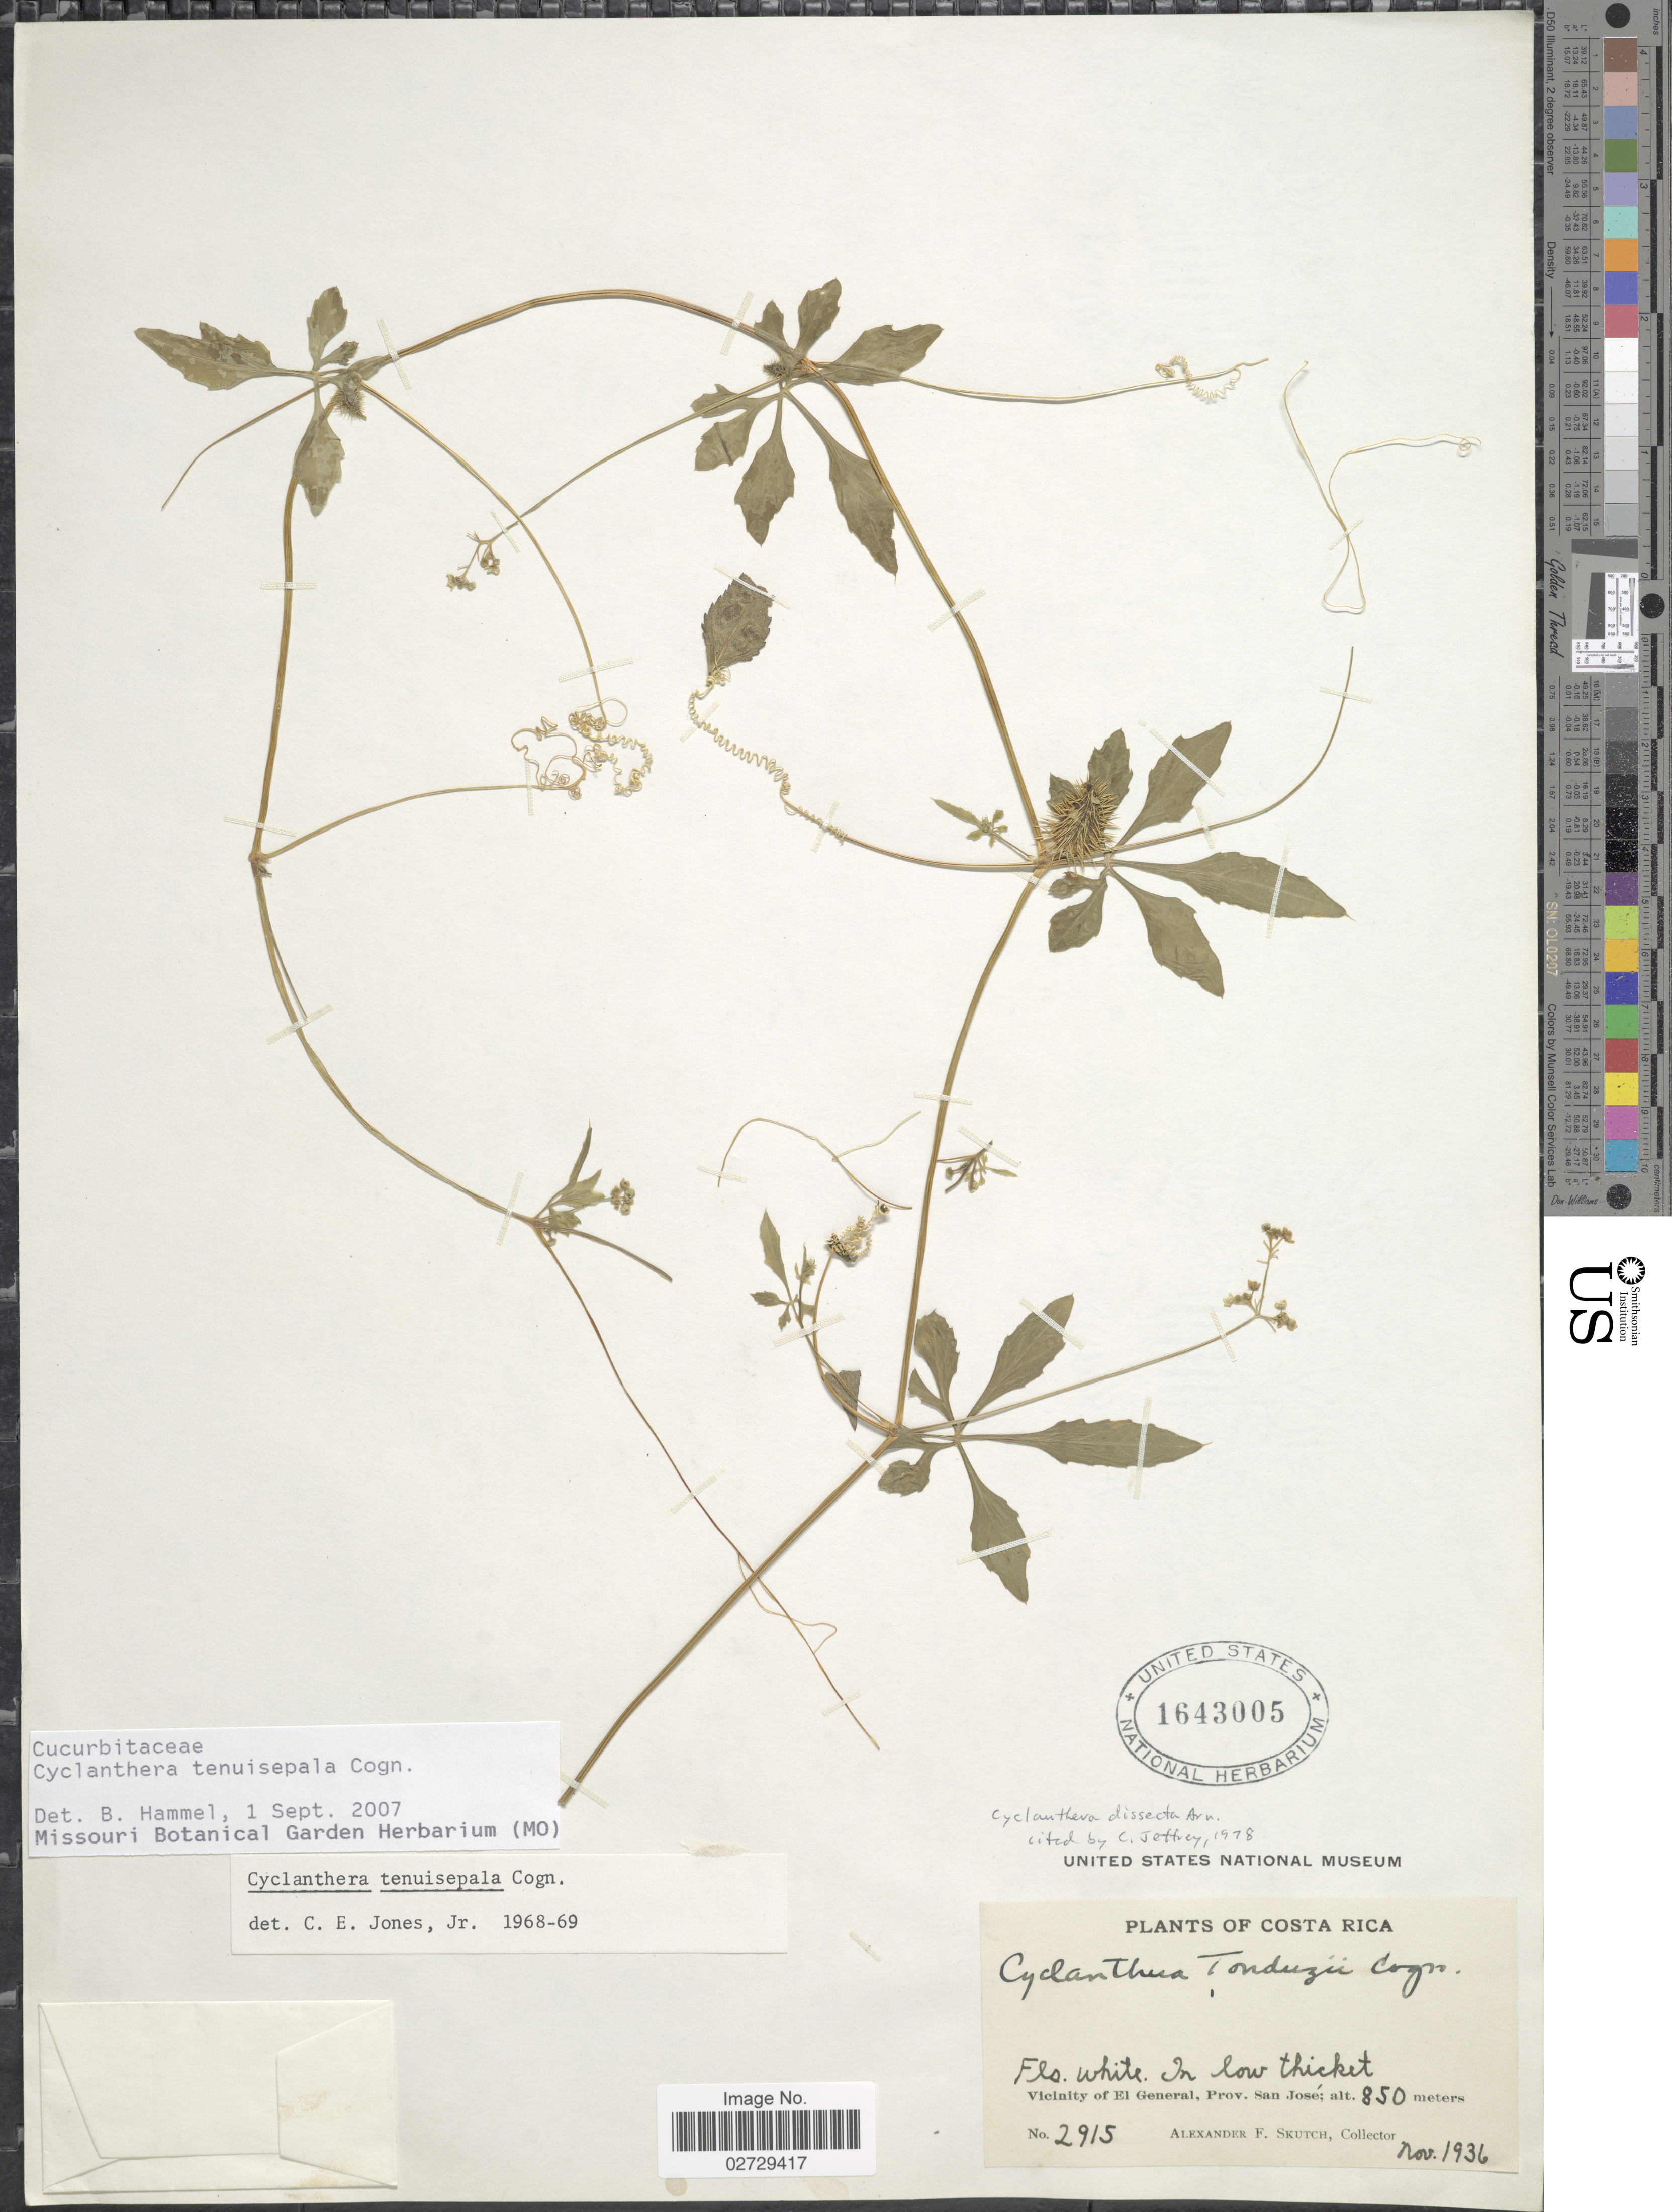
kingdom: Plantae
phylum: Tracheophyta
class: Magnoliopsida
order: Cucurbitales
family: Cucurbitaceae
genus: Cyclanthera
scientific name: Cyclanthera tenuisepala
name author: Cogn.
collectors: A. F. Skutch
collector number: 2915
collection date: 1936-11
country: Costa Rica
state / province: San José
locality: Vicinity of El General.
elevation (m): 850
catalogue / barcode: US 1643005